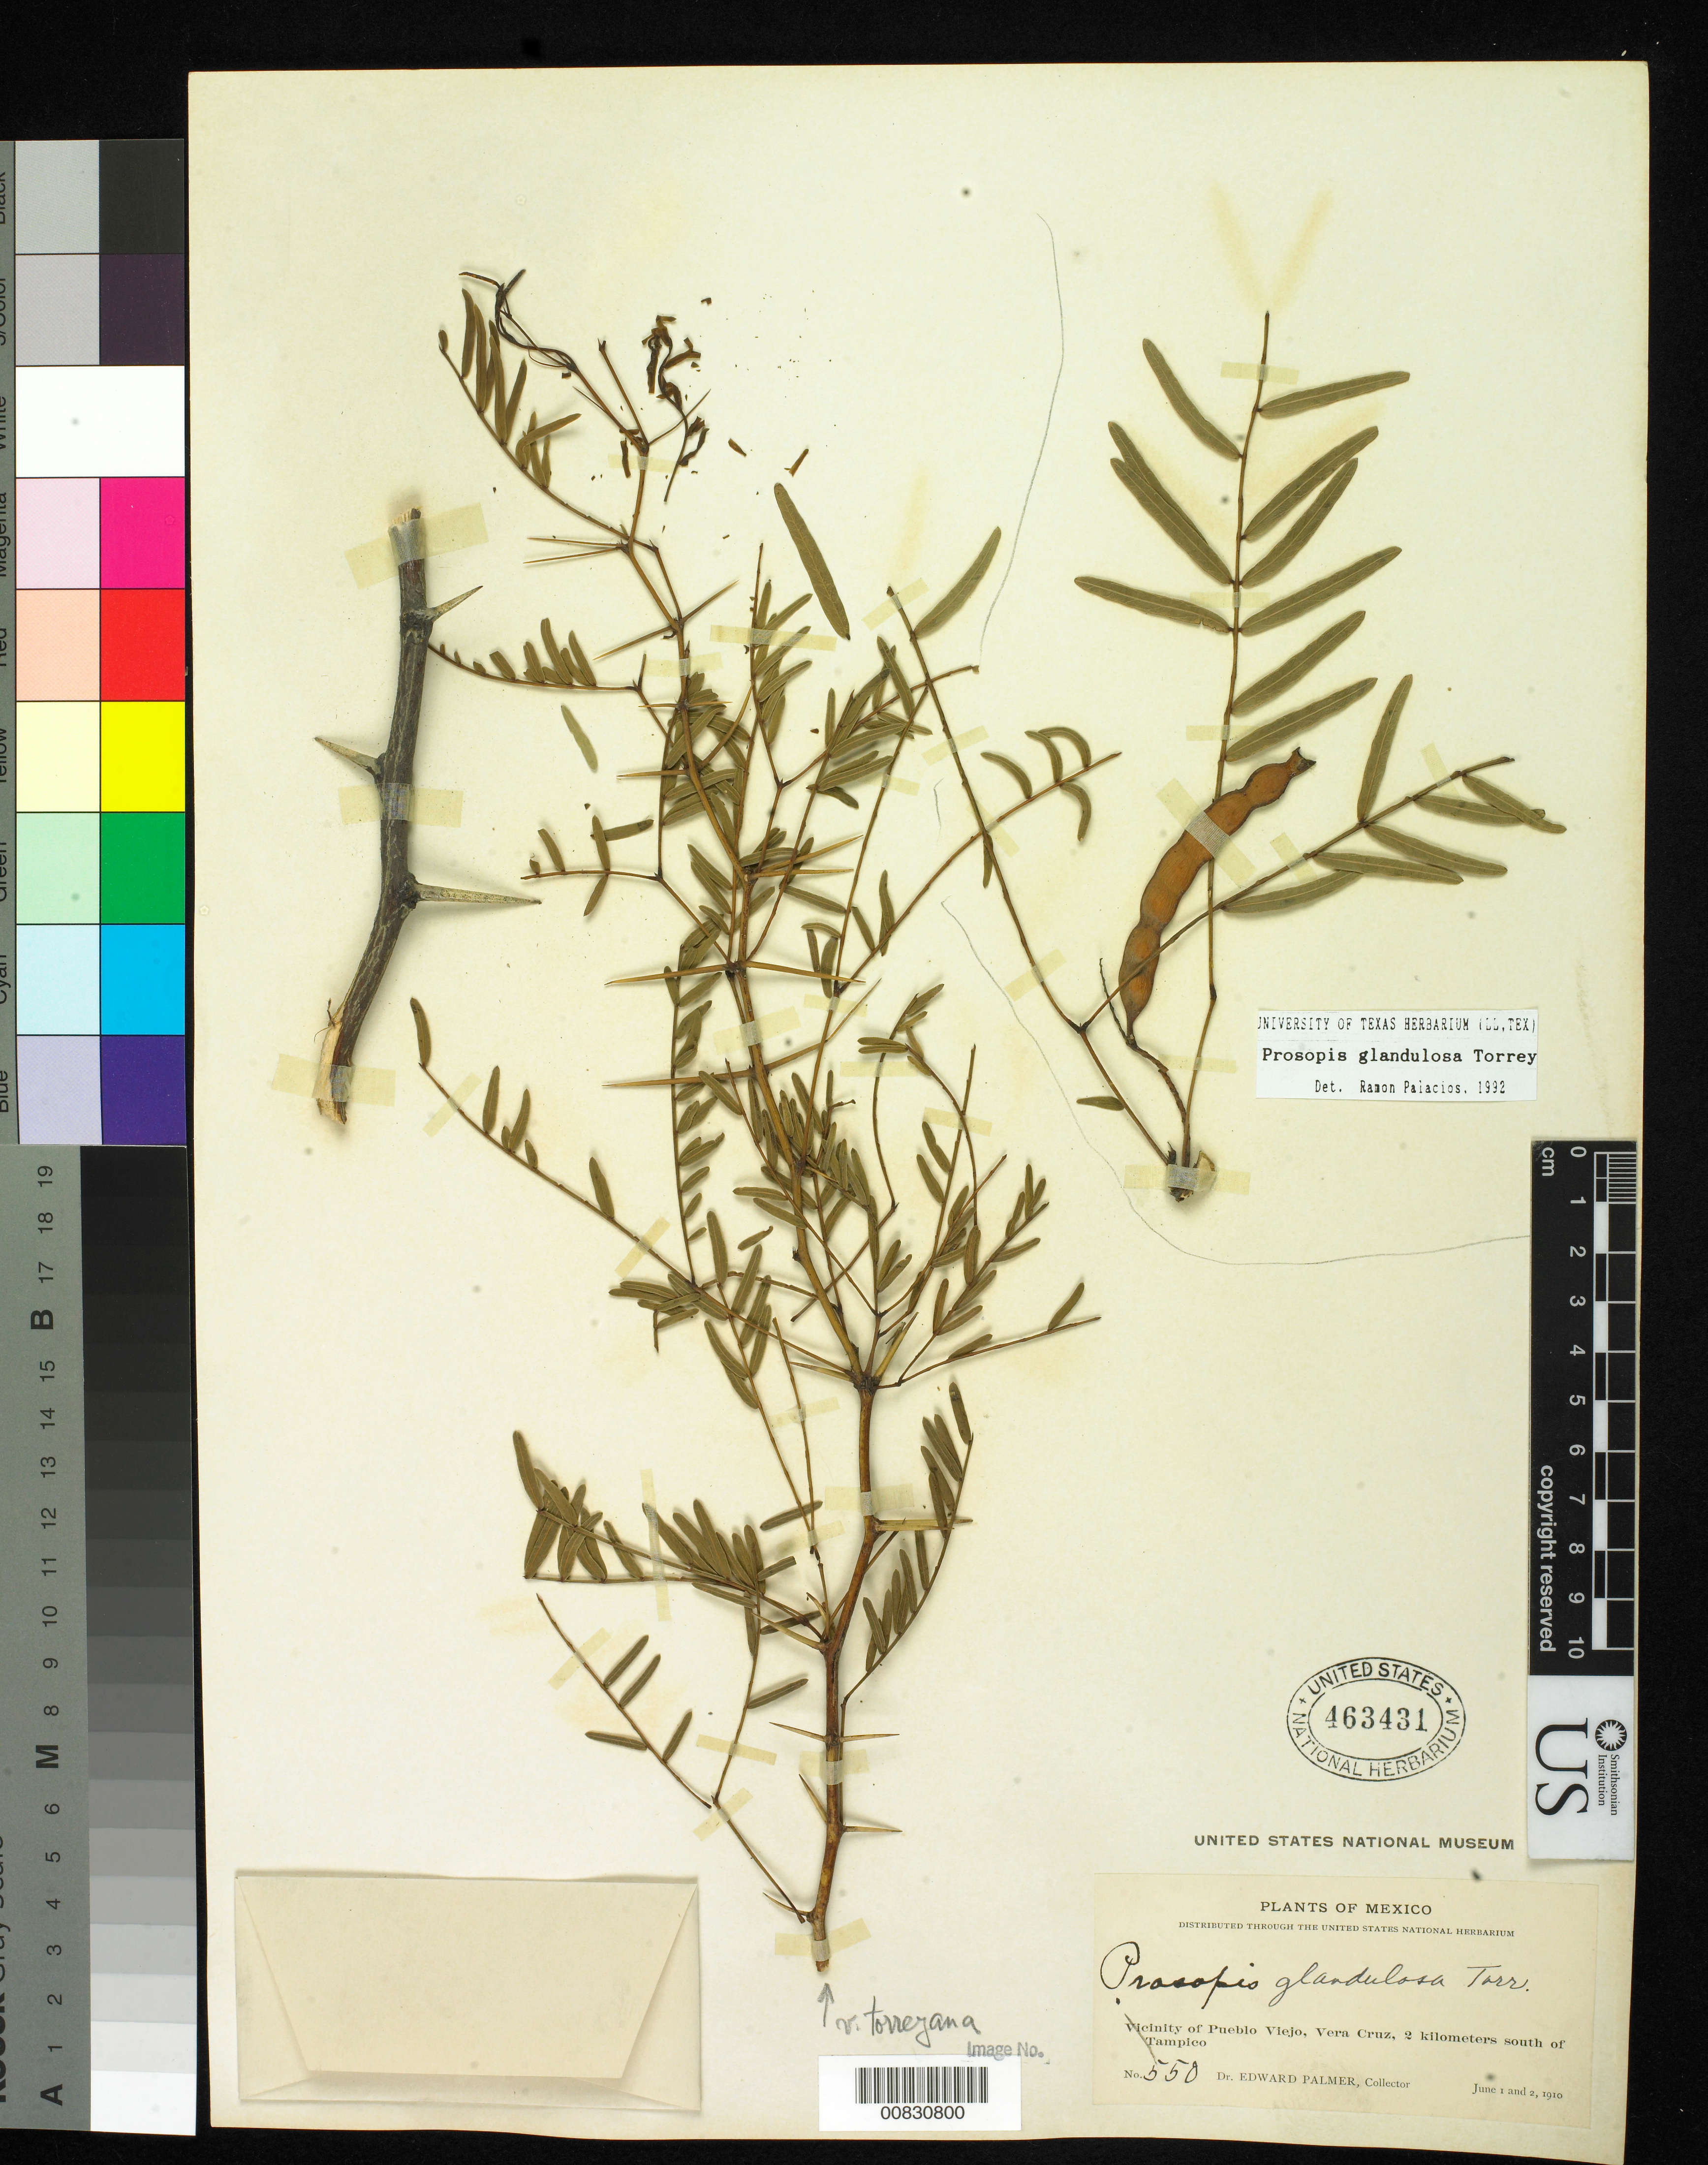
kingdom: Plantae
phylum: Tracheophyta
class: Magnoliopsida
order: Fabales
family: Fabaceae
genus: Neltuma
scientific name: Neltuma glandulosa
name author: (Torr.) Britton & Rose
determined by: Strong, Mark T., (BOT), Smithsonian Institution - National Museum of Natural History (UNITED STATES)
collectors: E. Palmer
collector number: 550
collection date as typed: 01 Jun 1910 to 02 Jun 1910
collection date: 1910-06-01/1910-06-02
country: Mexico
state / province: Veracruz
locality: Vicinity of Pueblo Viejo, Veracruz, 2 kilometers south of Tampico, Tamaulipas.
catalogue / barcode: US 463431